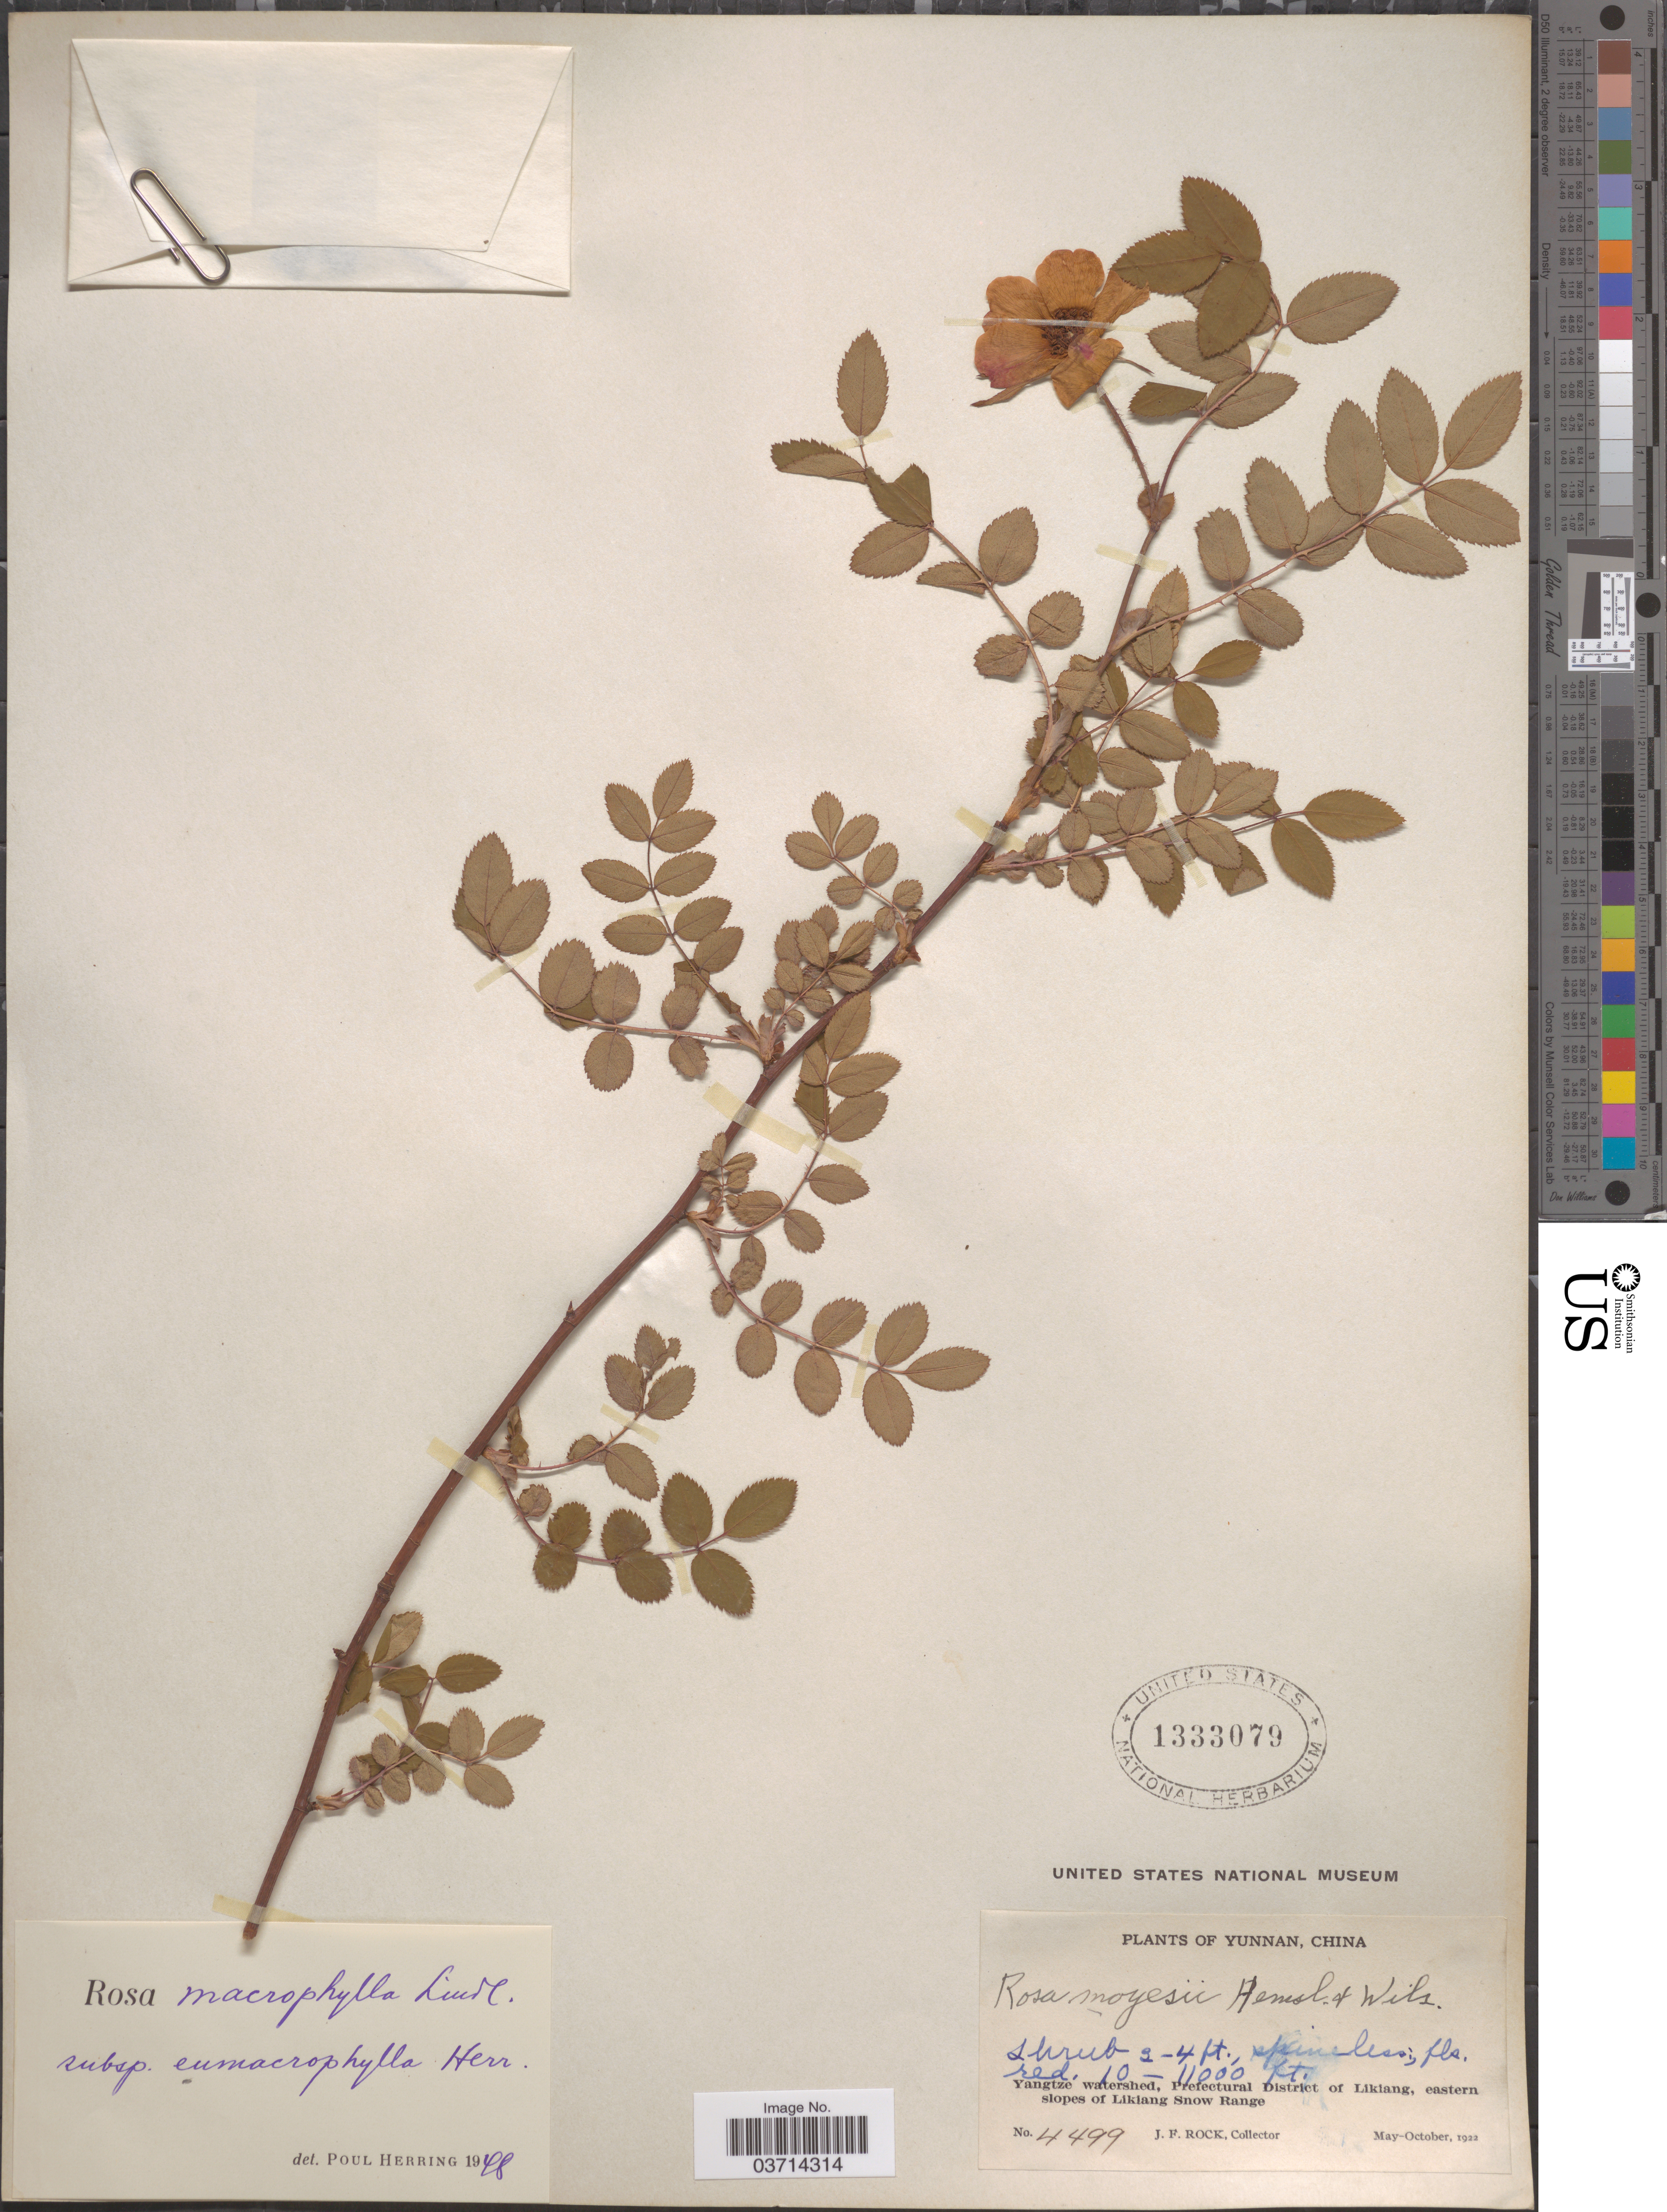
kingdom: Plantae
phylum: Tracheophyta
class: Magnoliopsida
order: Rosales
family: Rosaceae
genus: Rosa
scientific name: Rosa macrophylla var. macrophylla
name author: Lindl.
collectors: J. Rock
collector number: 4499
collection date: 1922-05/1922-10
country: China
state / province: Yunnan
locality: Yangtze watershed, Prefectural District of Likiang, eastern slopes of Likiang Snow Range.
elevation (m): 3048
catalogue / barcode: US 1333079